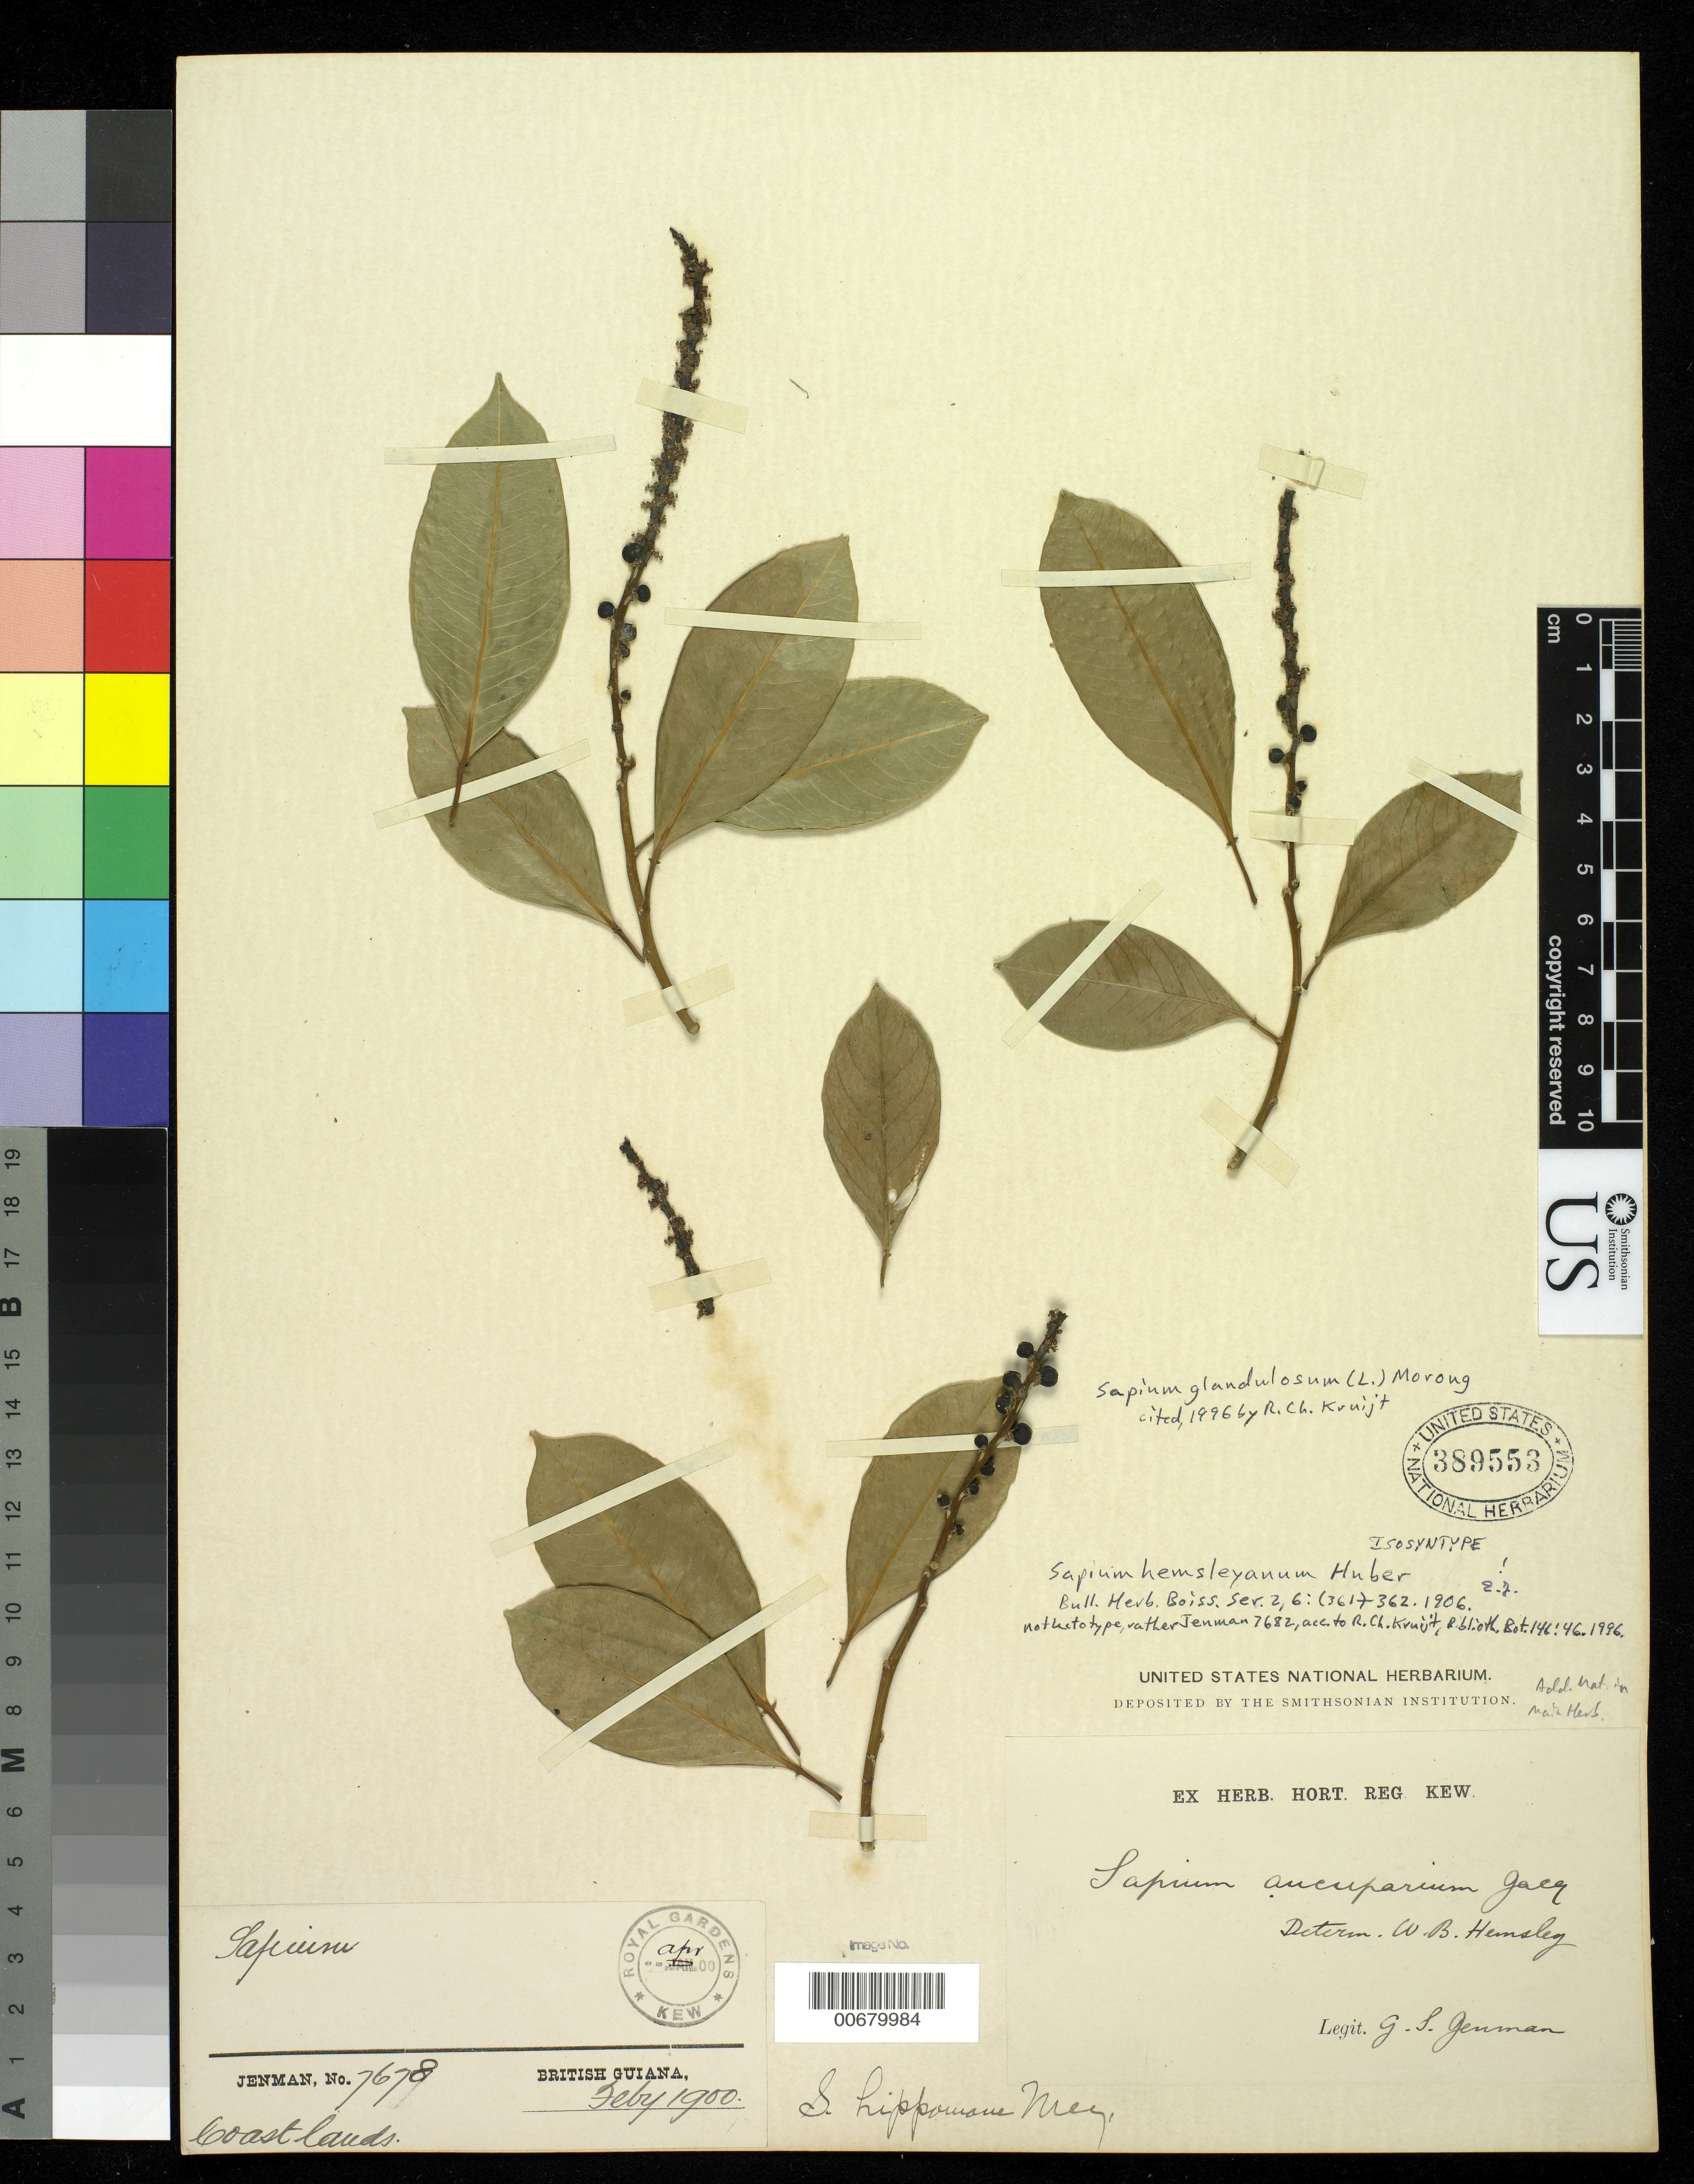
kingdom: Plantae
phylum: Tracheophyta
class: Magnoliopsida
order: Malpighiales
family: Euphorbiaceae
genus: Sapium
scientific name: Sapium hemsleyanum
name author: Huber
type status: Isosyntype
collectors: G. S. Jenman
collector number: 7678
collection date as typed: Aug 1899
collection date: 1899-08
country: Guyana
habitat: Coast lands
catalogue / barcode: US 389553